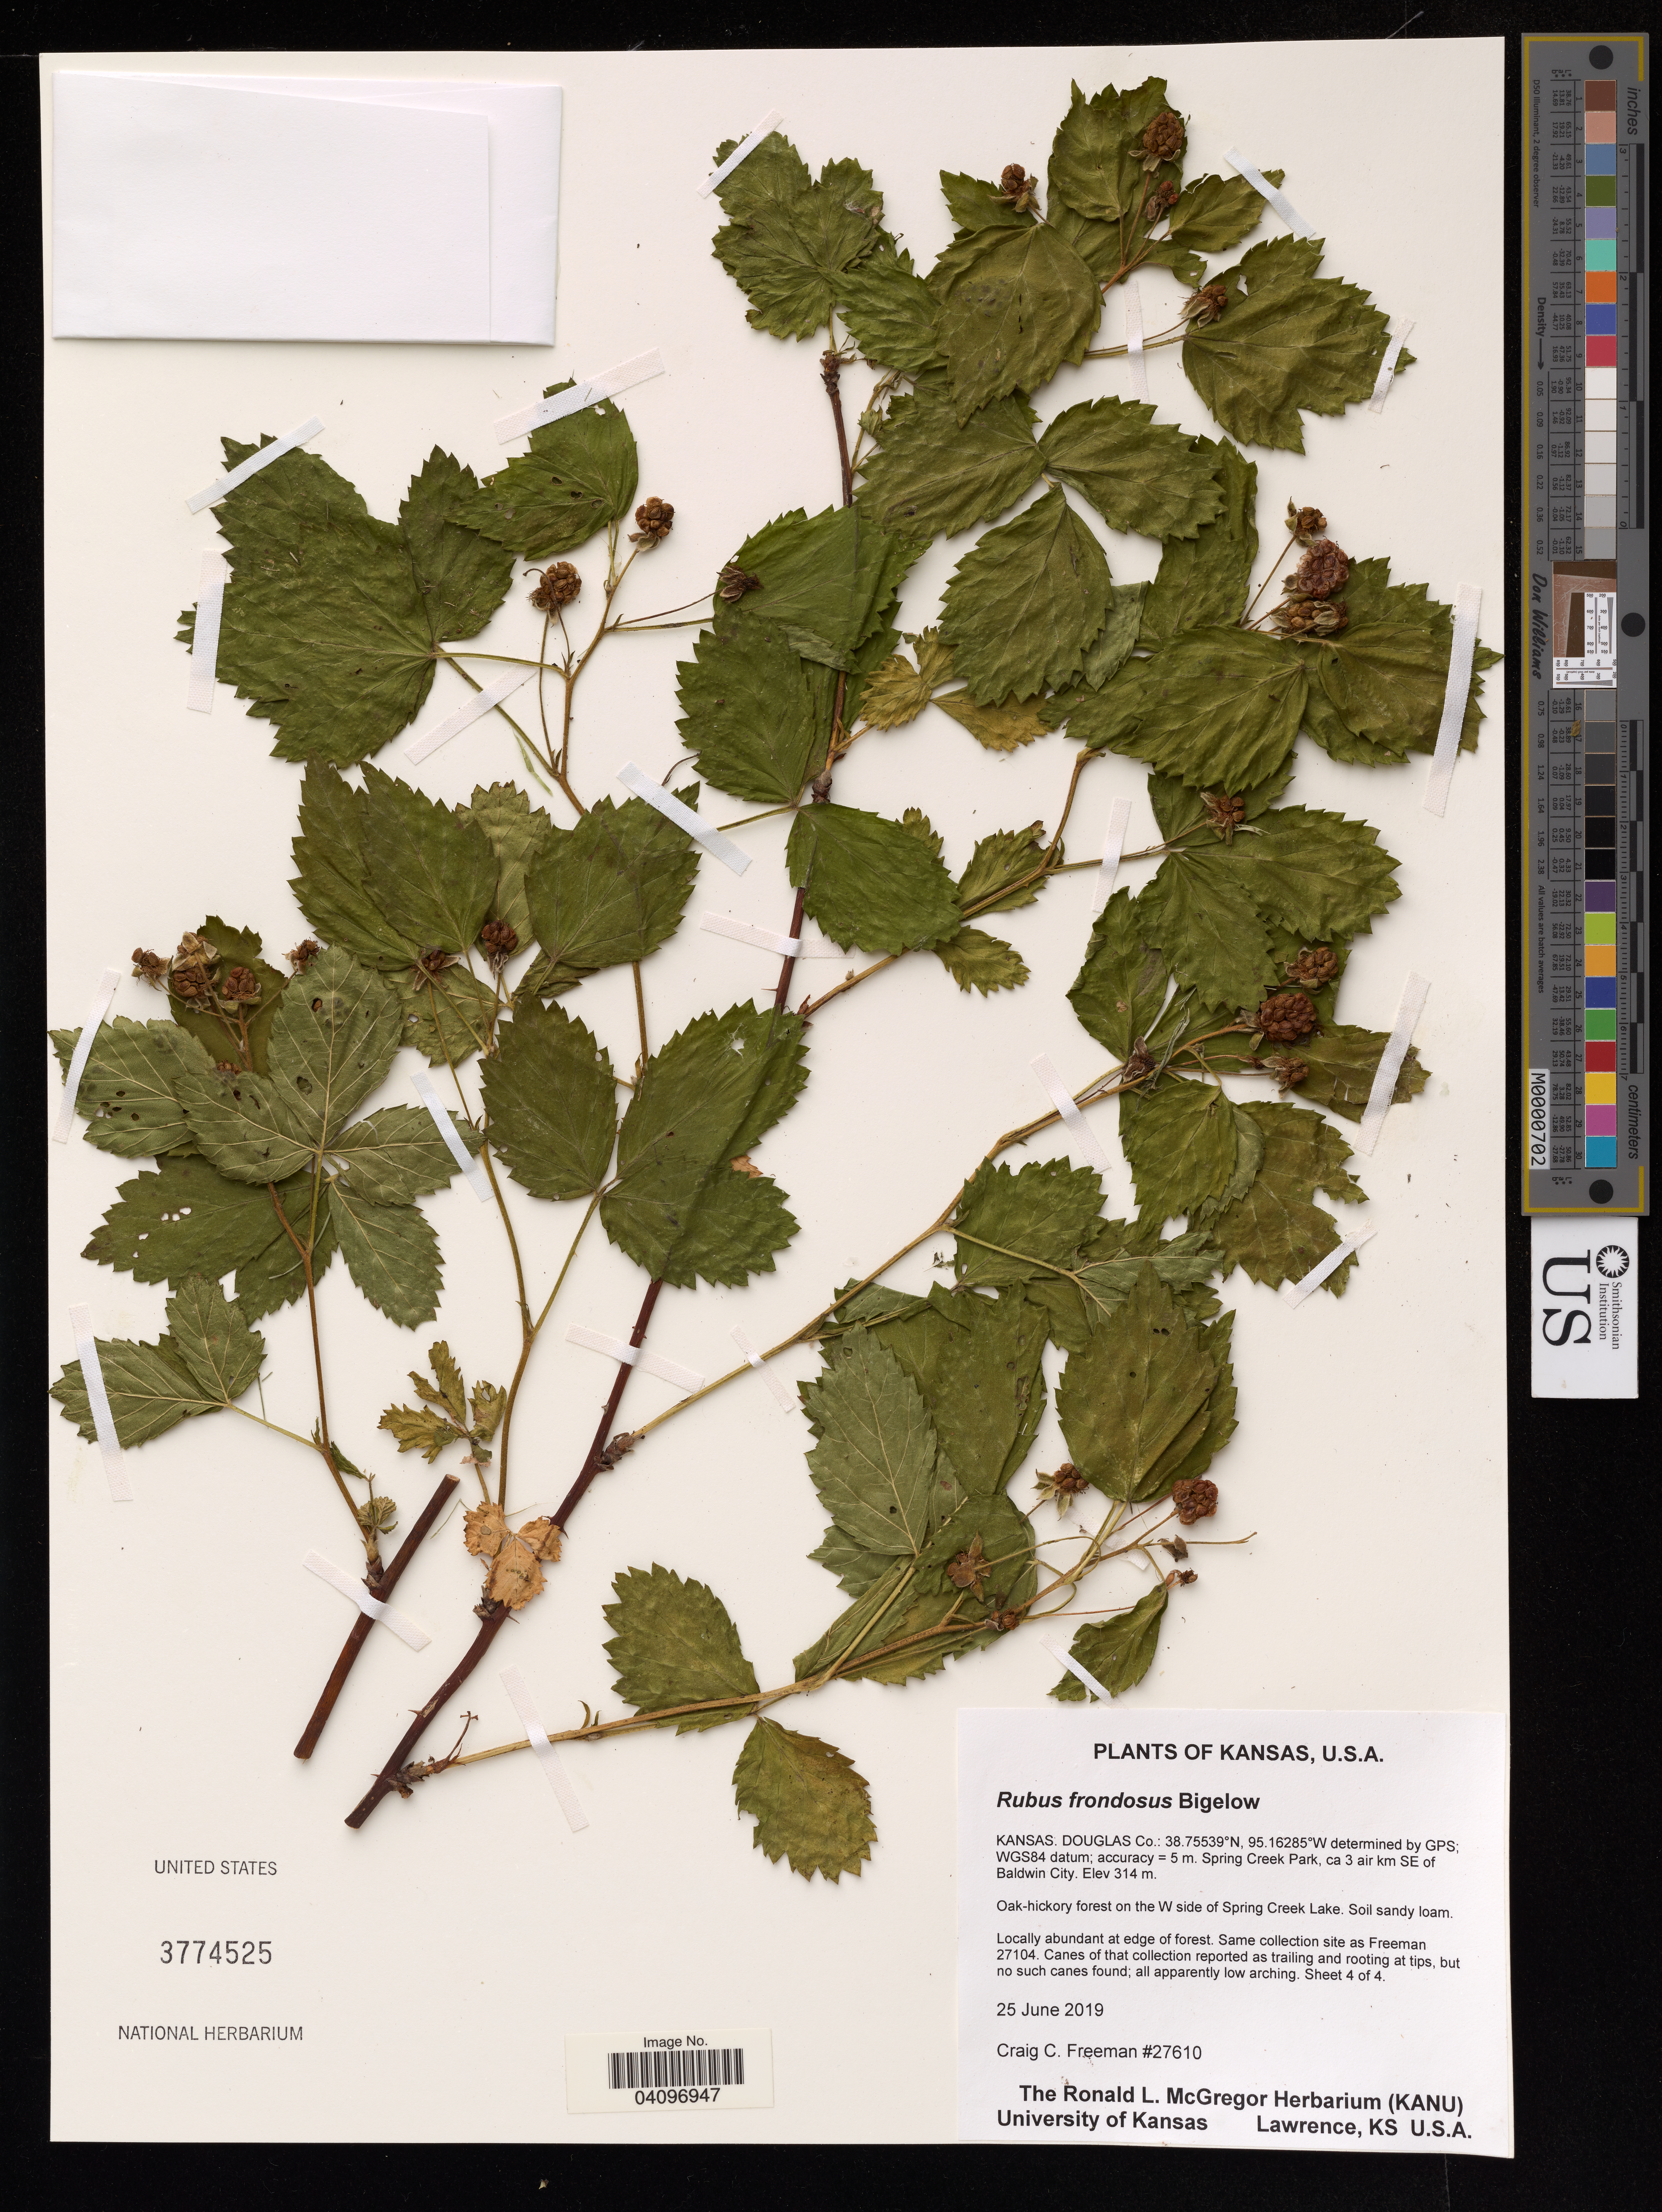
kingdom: Plantae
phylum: Tracheophyta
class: Magnoliopsida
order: Rosales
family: Rosaceae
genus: Rubus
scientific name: Rubus frondosus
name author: Bigelow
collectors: C. C. Freeman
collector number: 27610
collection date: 2019-06-25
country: United States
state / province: Kansas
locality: Douglas Co.: determined by GPS; WGS84 datum; accuracy = 5 m. Spring Creek Park, ca 3 air km SE of Baldwin City.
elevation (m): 314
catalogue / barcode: US 3774525